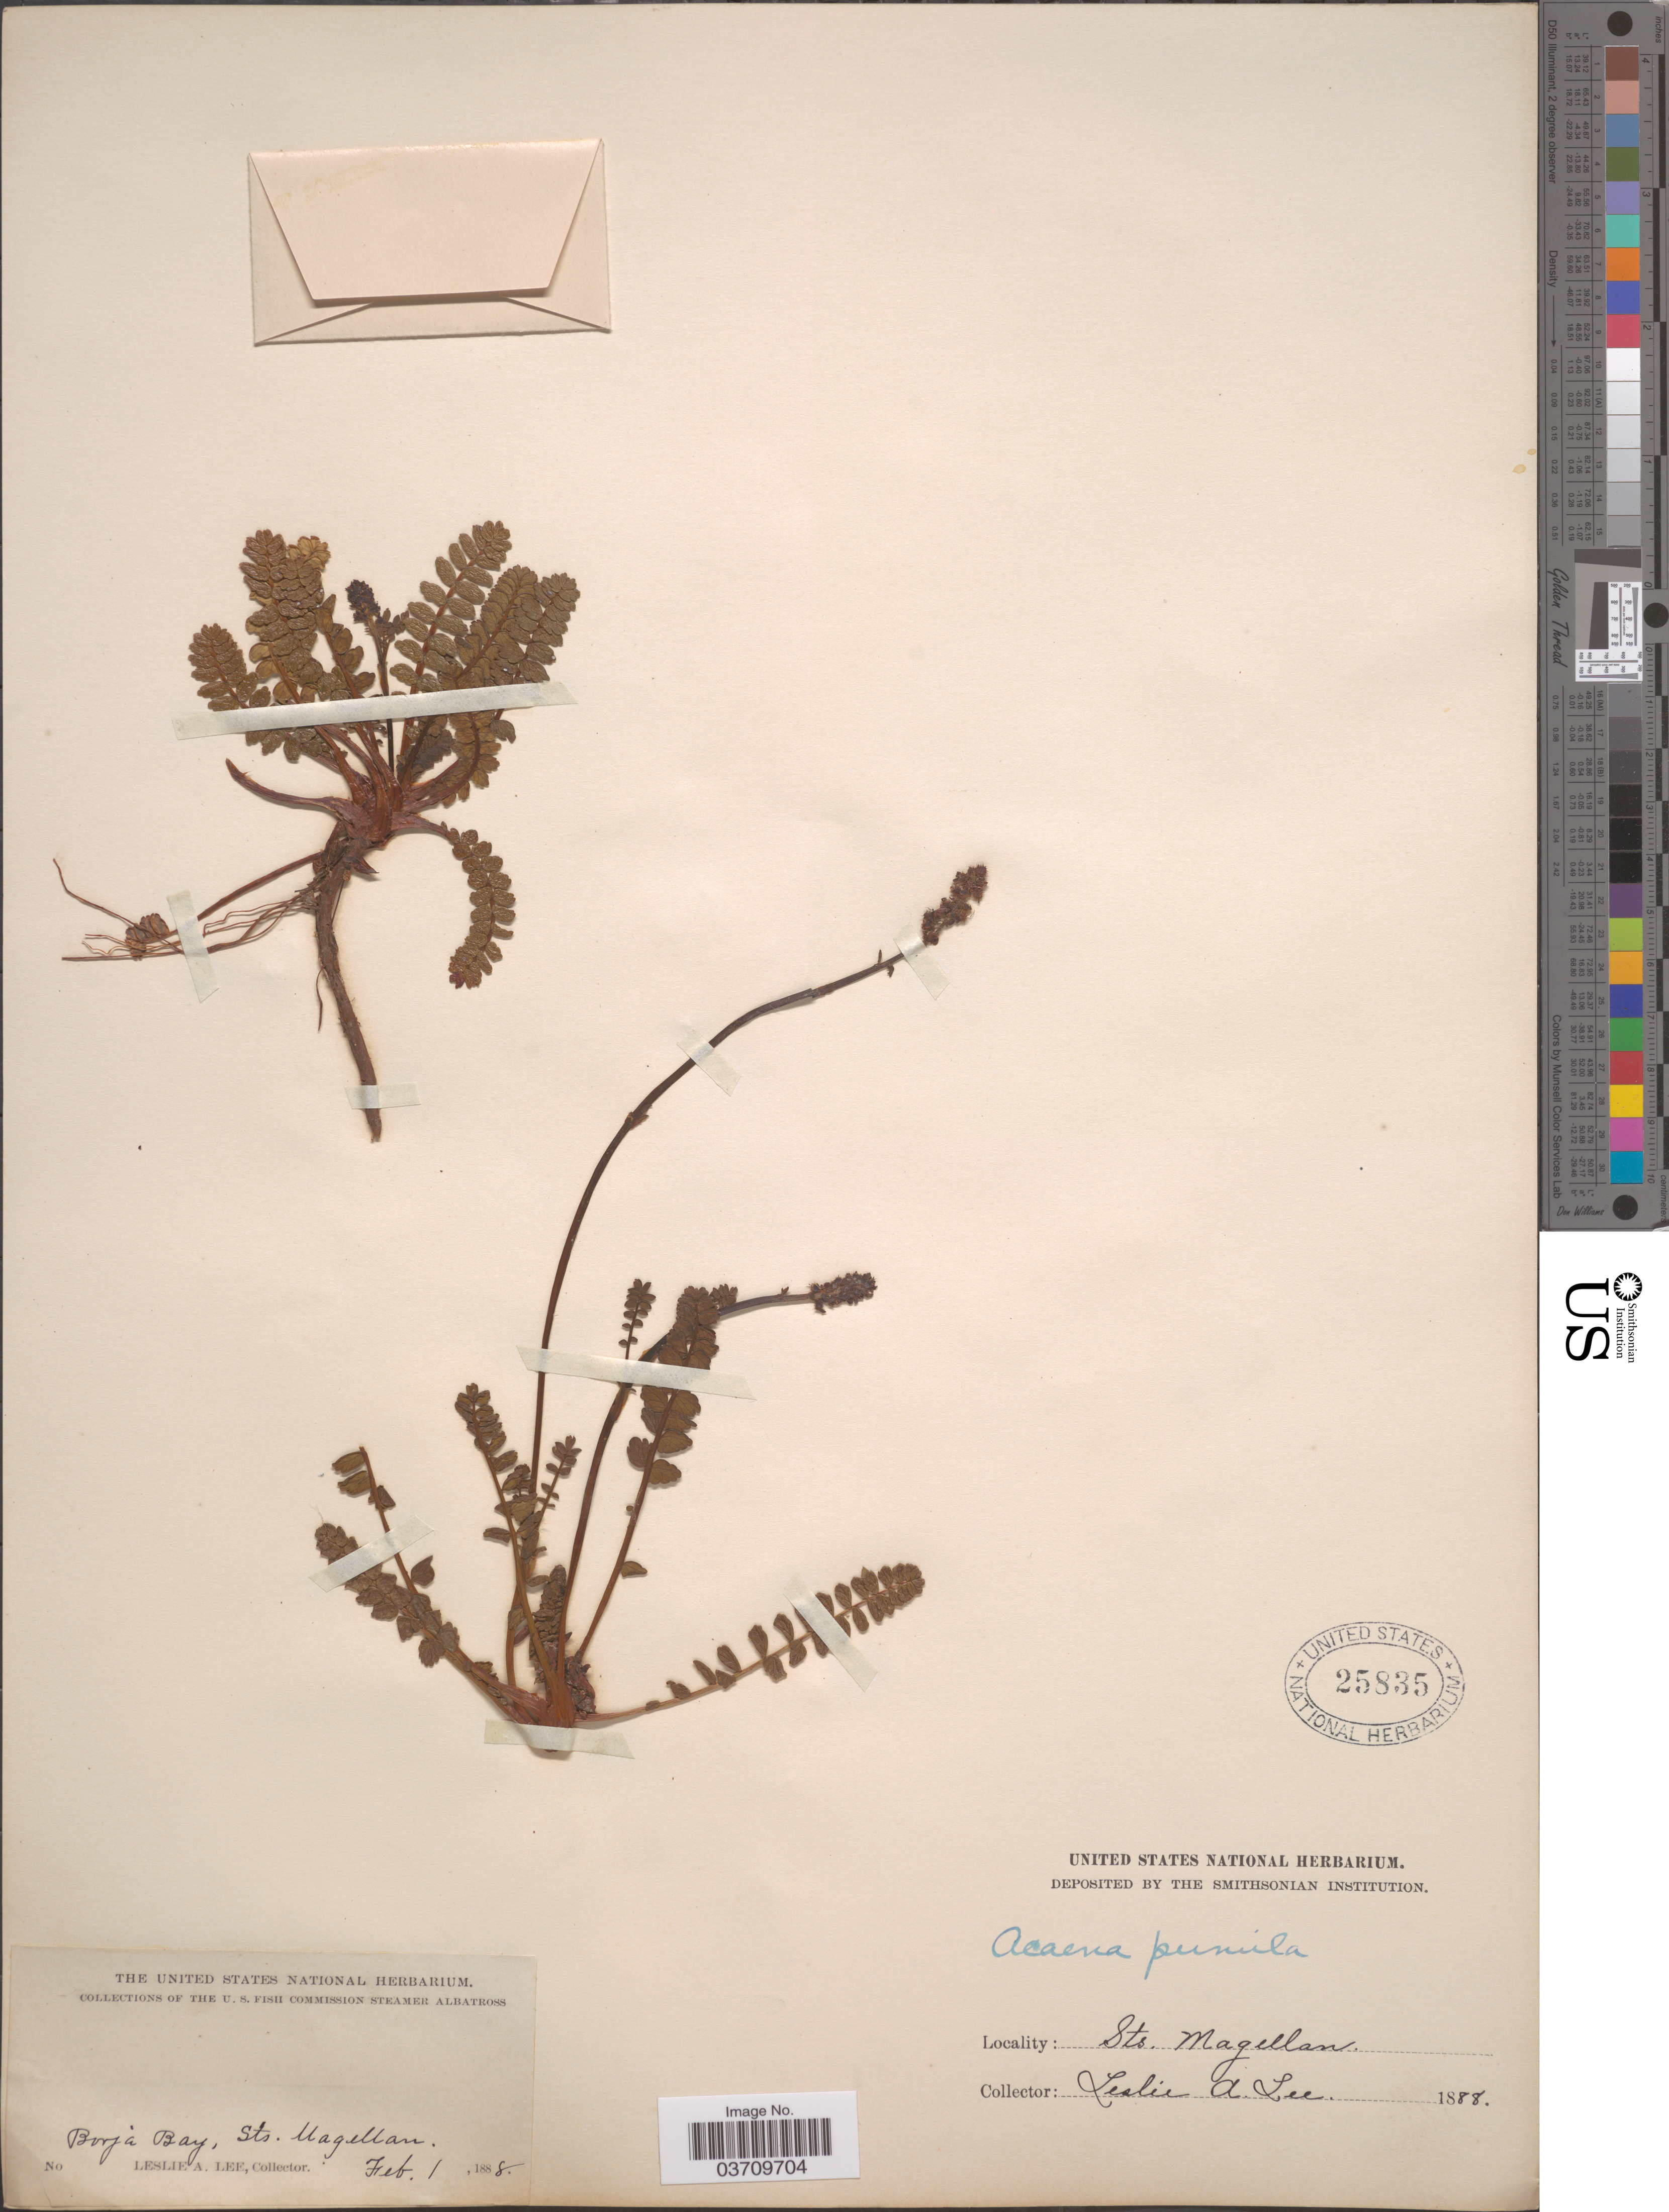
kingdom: Plantae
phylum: Tracheophyta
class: Magnoliopsida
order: Rosales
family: Rosaceae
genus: Acaena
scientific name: Acaena pumila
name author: Vahl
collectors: L. Lee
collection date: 1888-02-01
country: Chile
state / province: Magallanes y de la Antártica Chilena (XII)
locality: Borja Bay, Sts. Magellan.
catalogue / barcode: US 25835